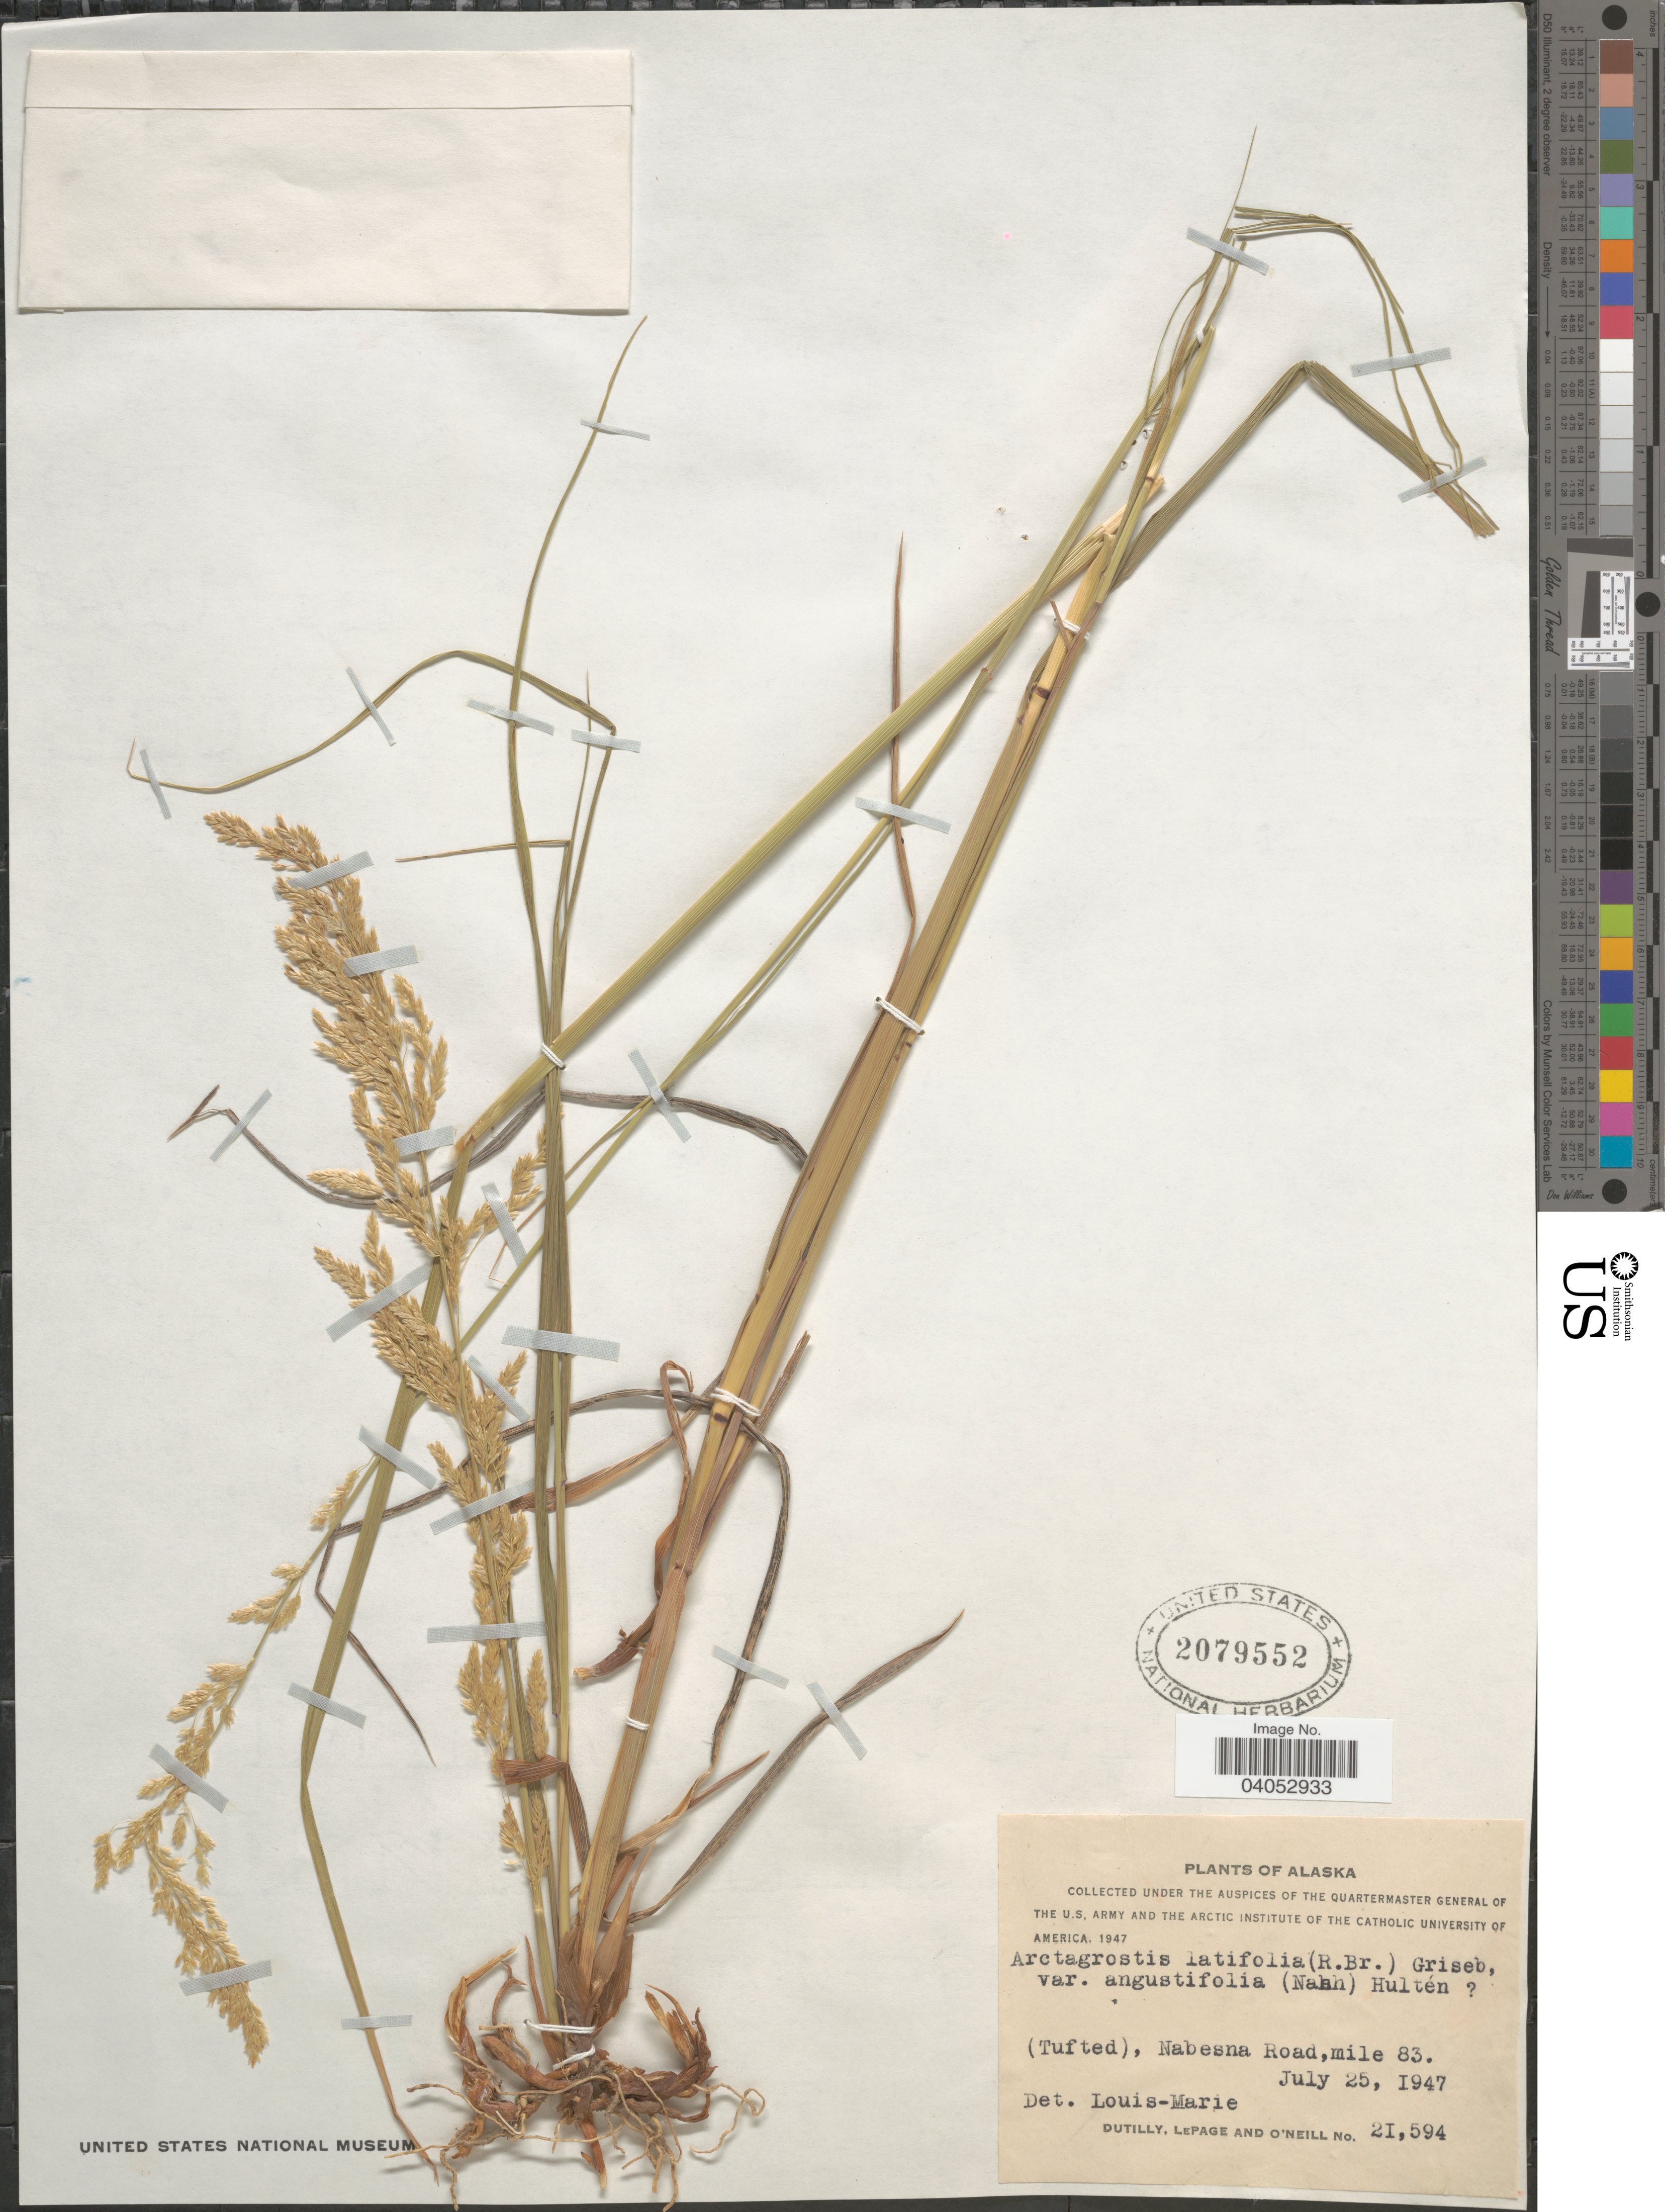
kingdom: Plantae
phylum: Tracheophyta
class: Liliopsida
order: Poales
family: Poaceae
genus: Arctagrostis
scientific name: Arctagrostis latifolia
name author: (R. Br.) Griseb.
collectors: -. Dutilly, -. LePage & -. O'Neill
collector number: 21594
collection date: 1947-07-25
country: United States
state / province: Alaska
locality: Nabesna Road, mile 83.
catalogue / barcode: US 2079552